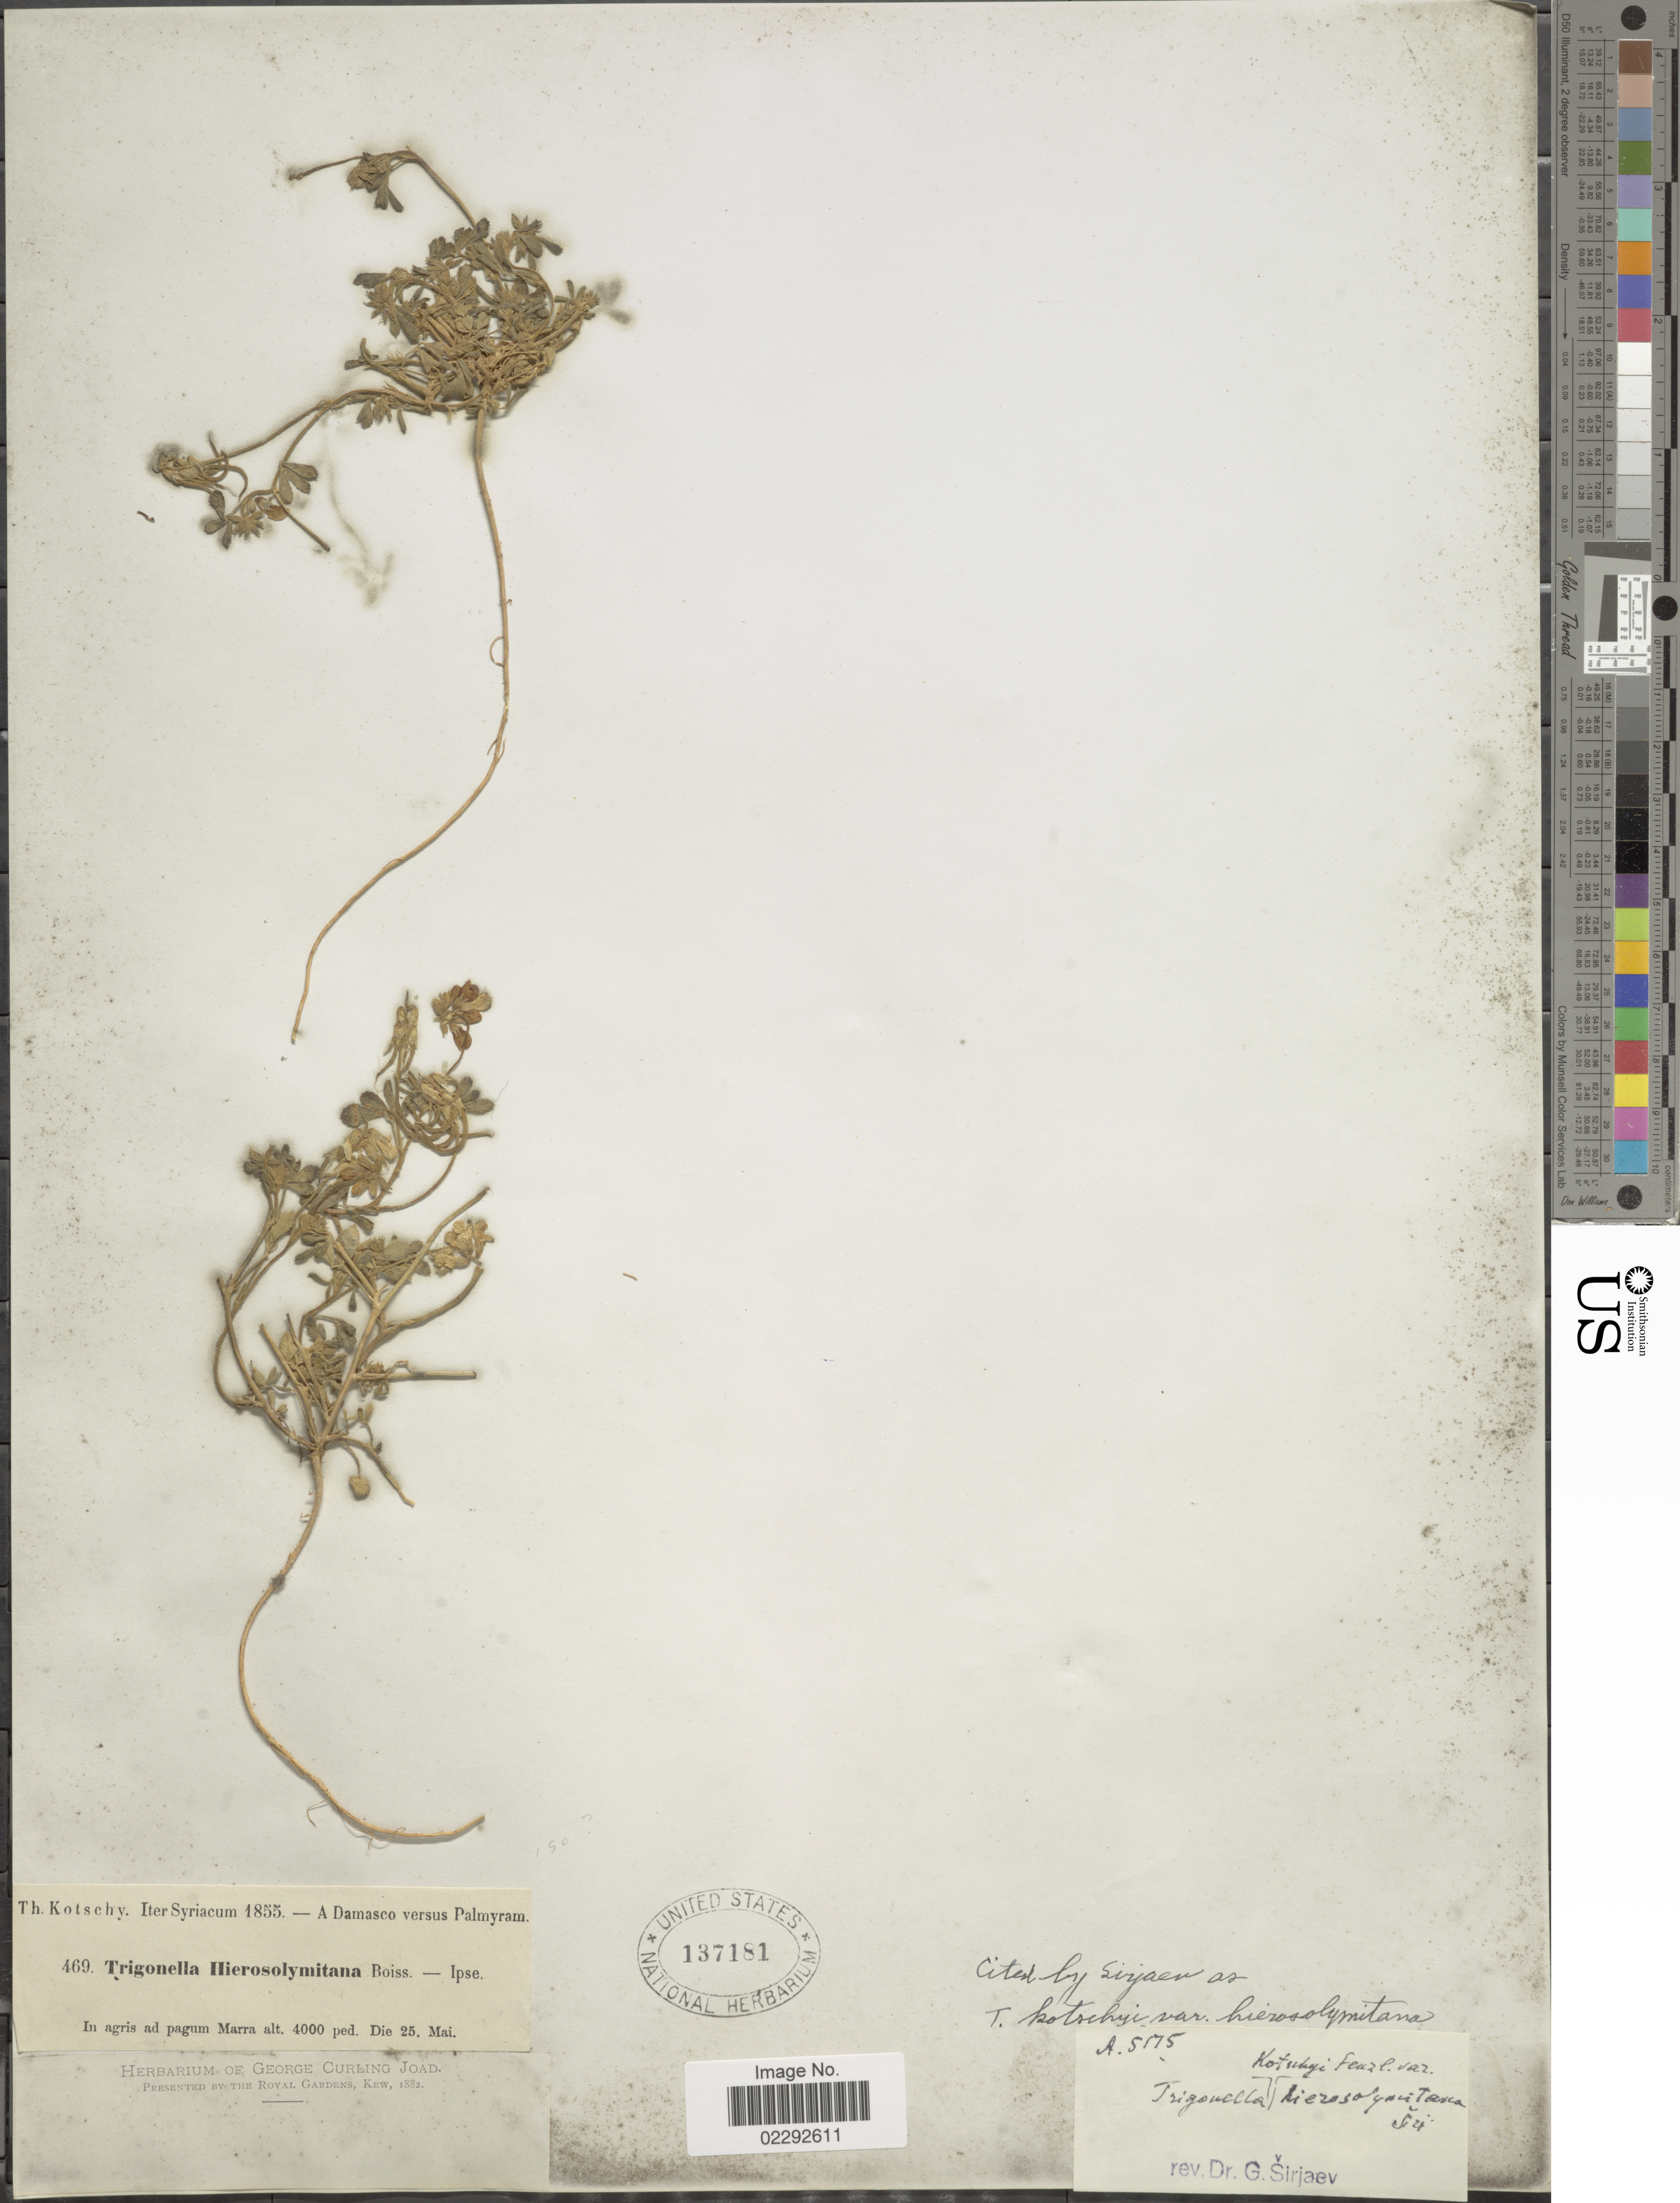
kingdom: Plantae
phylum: Tracheophyta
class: Magnoliopsida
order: Fabales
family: Fabaceae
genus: Trigonella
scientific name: Trigonella kotschyi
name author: Fenzl ex Boiss.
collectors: K. G. Kotschy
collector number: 469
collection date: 1855-05-25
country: Syria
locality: A Damasco versus Palmyram. ad pagum Marra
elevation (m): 1219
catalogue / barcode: US 137181